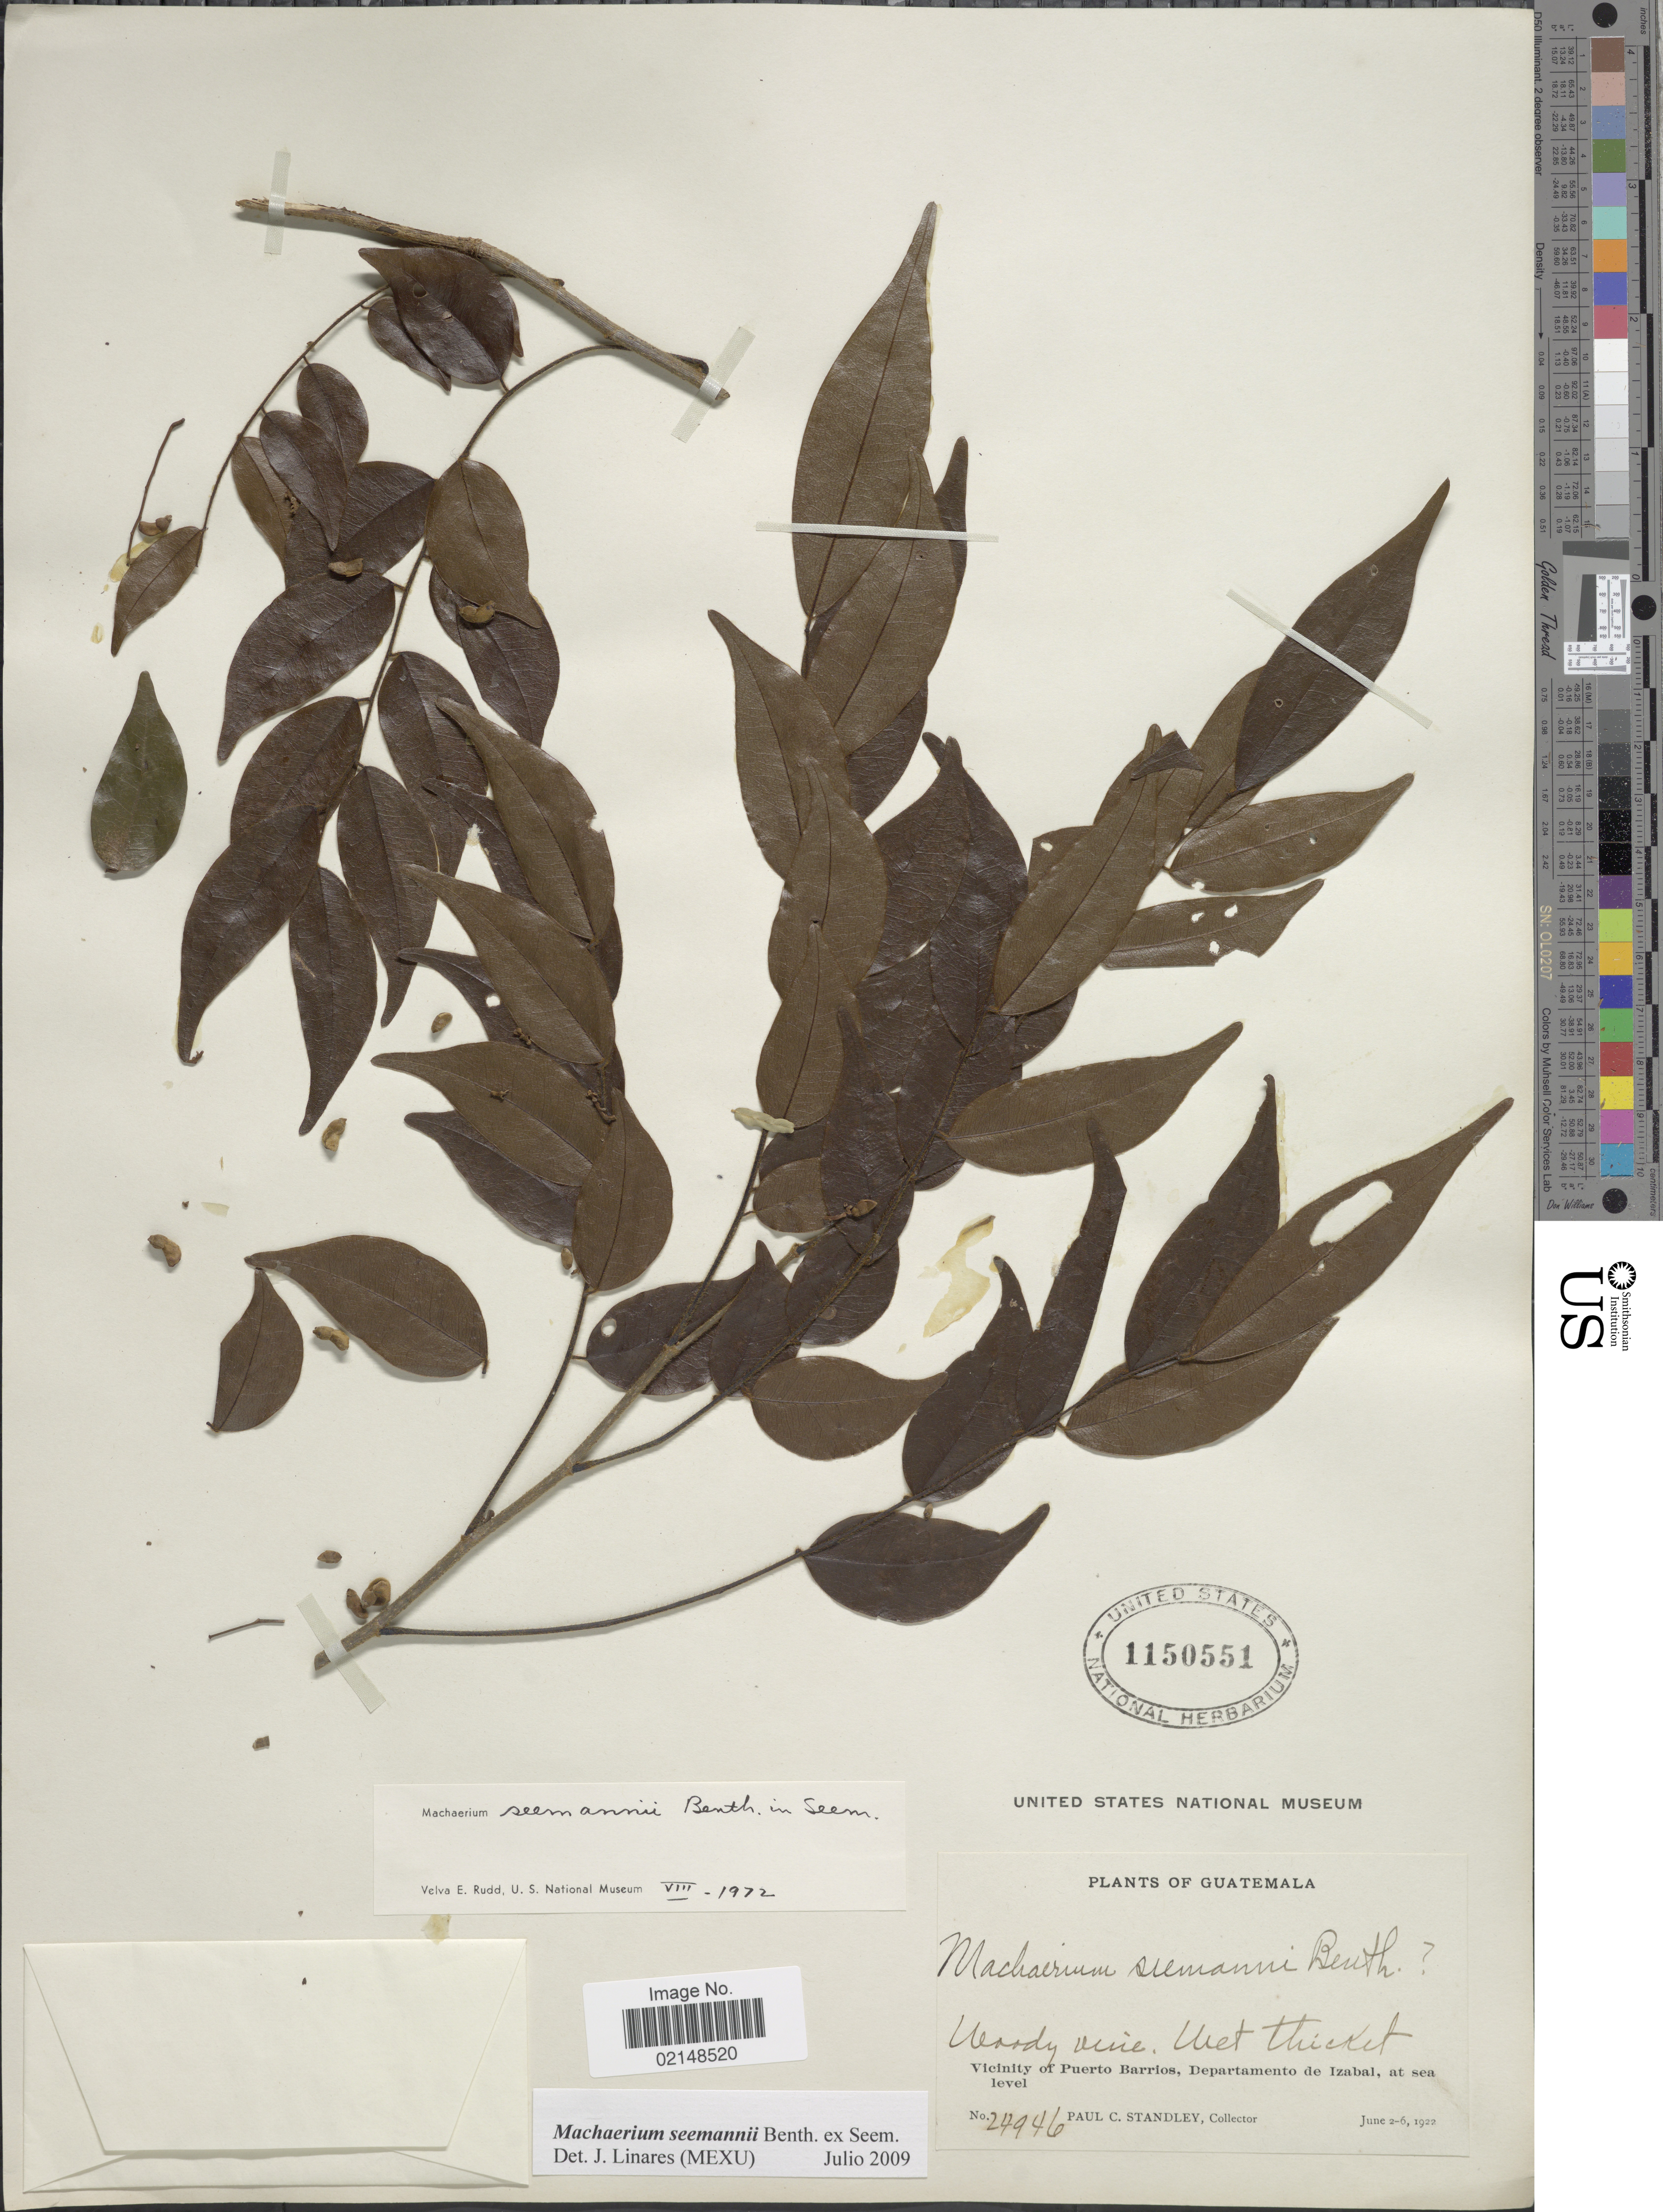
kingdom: Plantae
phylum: Tracheophyta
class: Magnoliopsida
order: Fabales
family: Fabaceae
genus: Machaerium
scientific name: Machaerium seemanni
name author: Benth. in Seem.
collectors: P. C. Standley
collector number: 24946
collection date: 1922-06-02/1922-06-06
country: Guatemala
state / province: Izabal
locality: Vicinity of Puerto Barrios, Departamento de Izabal.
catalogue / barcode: US 1150551